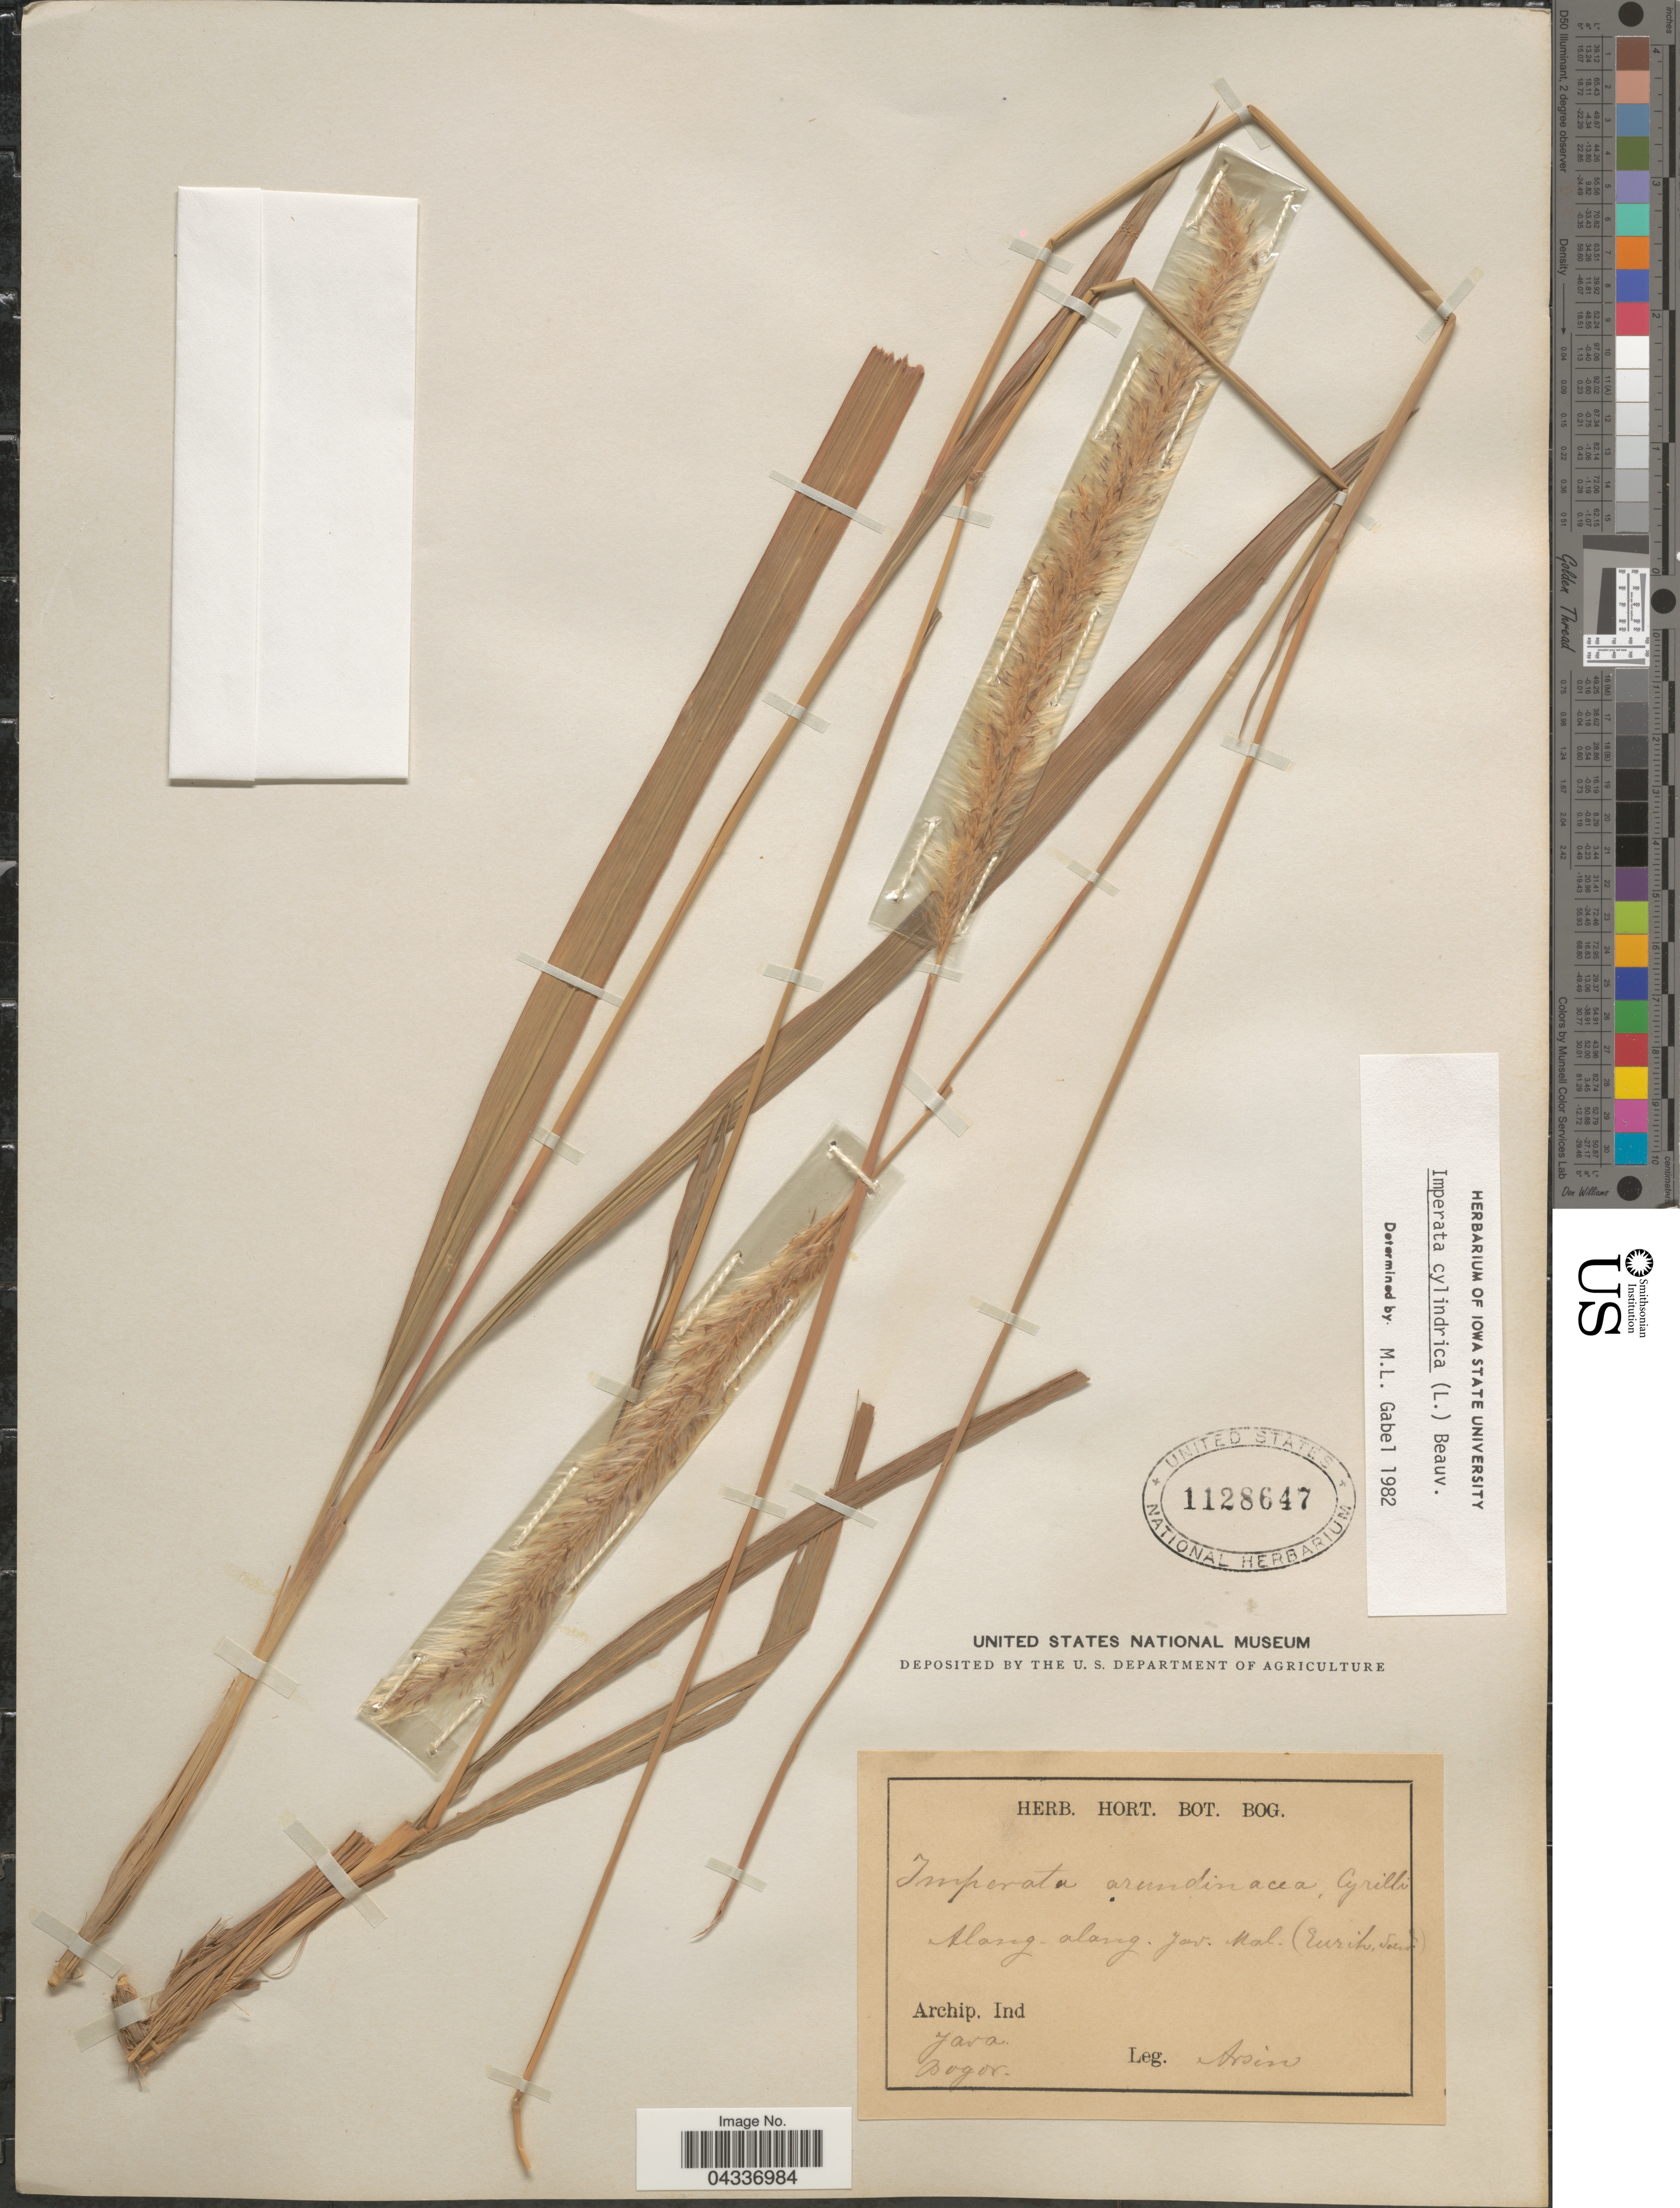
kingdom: Plantae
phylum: Tracheophyta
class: Liliopsida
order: Poales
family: Poaceae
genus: Imperata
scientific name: Imperata cylindrica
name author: (L.) P. Beauv.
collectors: Arsin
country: Indonesia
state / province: Java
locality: Archip. Ind. Bogor.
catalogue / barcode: US 1128647